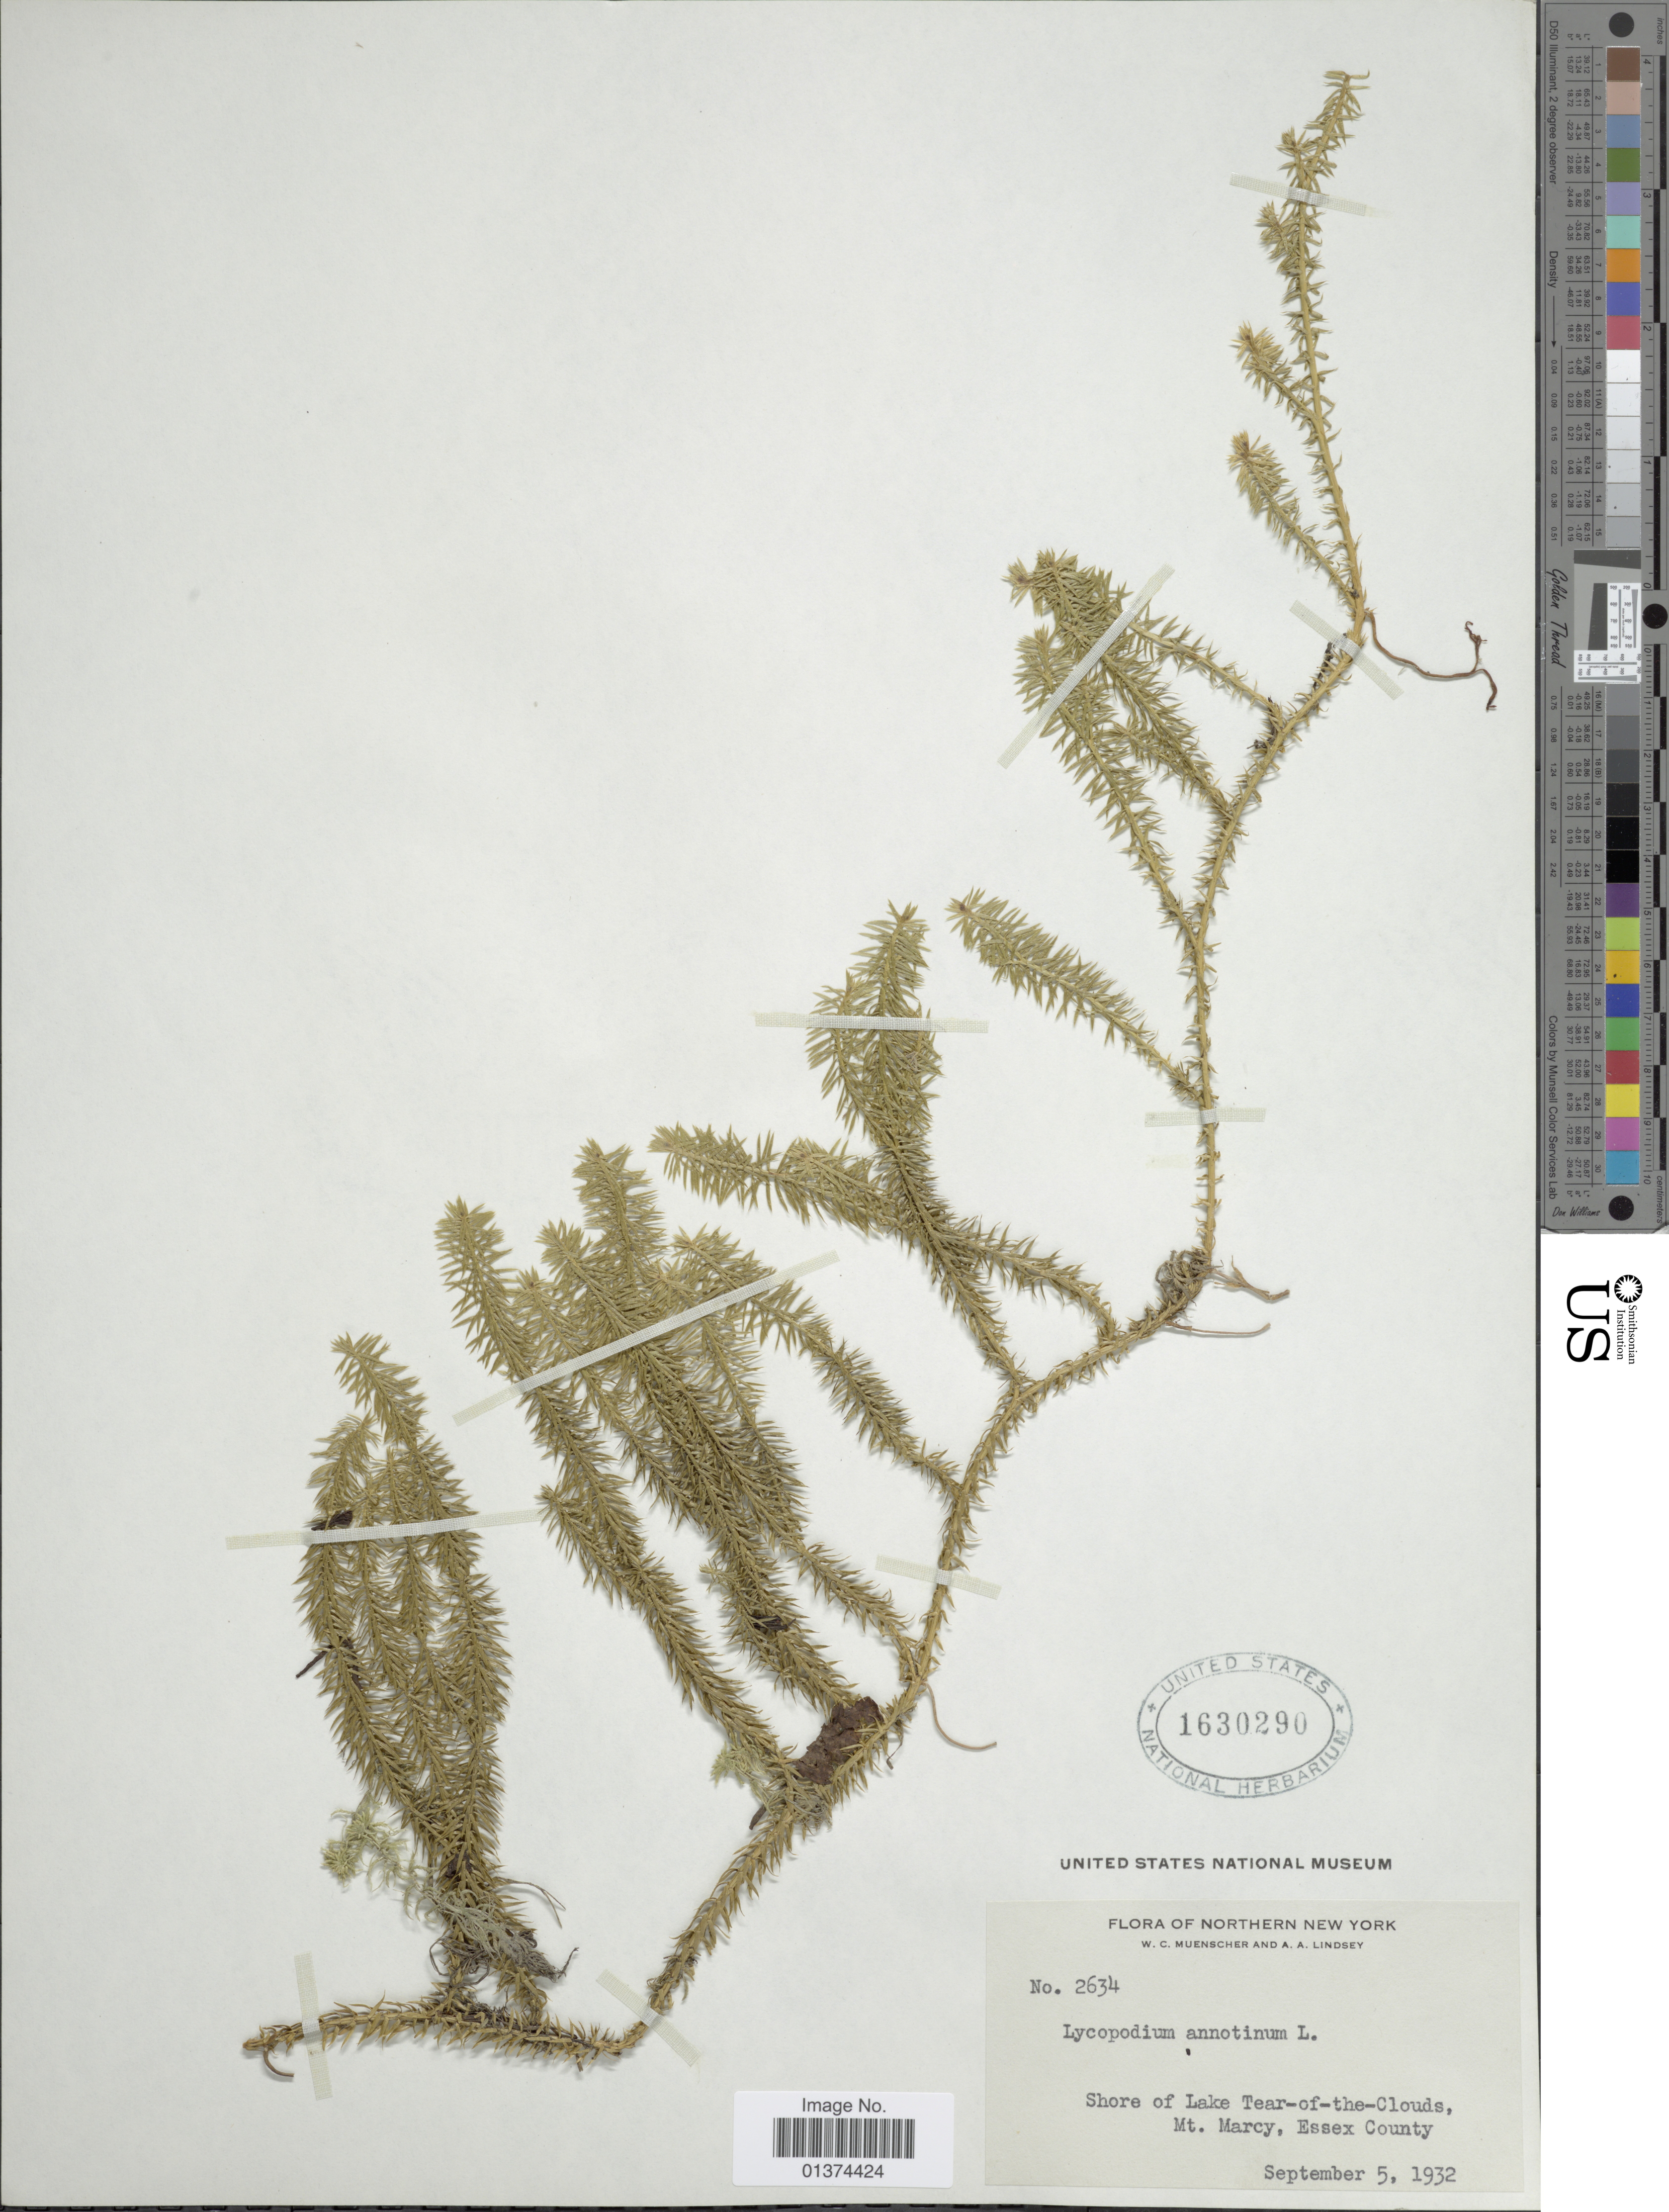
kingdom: Plantae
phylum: Tracheophyta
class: Lycopodiopsida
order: Lycopodiales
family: Lycopodiaceae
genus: Spinulum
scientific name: Spinulum annotinum subsp. annotinum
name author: (L.) A. Haines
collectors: W. Muenscher & A. Lindsey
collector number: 2634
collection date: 1932-09-05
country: United States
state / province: New York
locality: Northern New York, Shore of Lake Tear-of -the-Clouds, Mt. Marcy, Essex County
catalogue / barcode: US 1630290